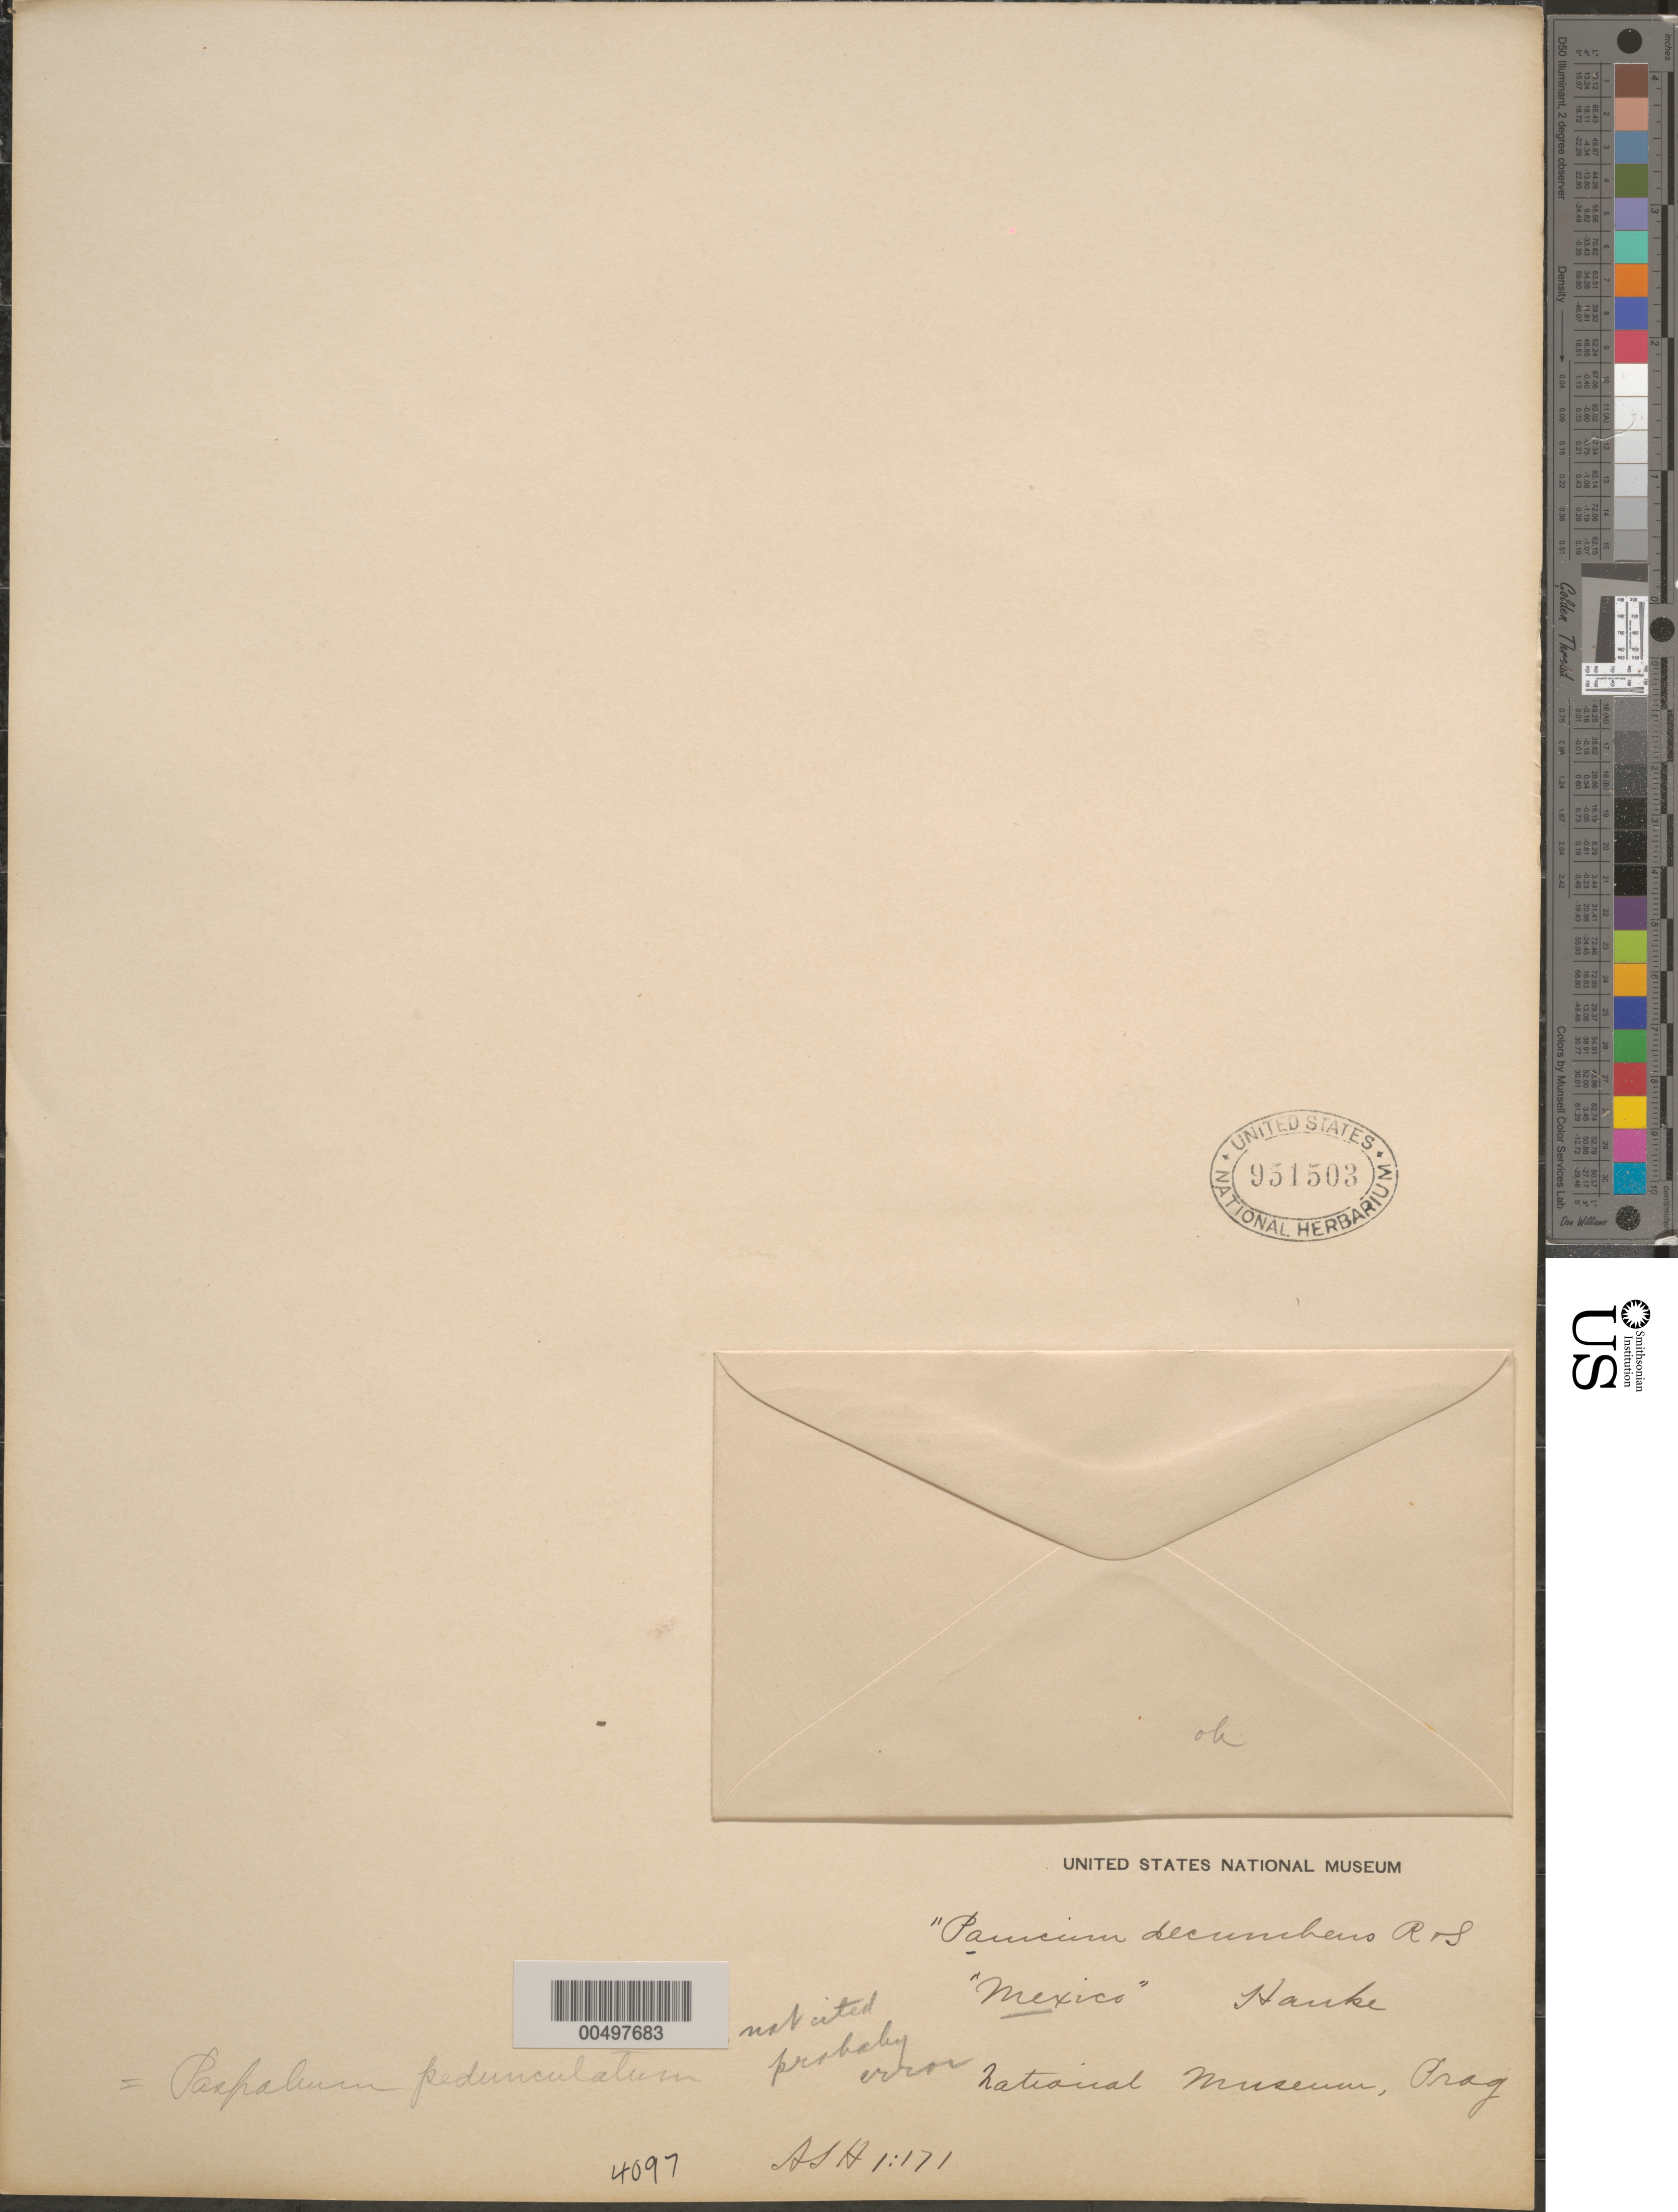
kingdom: Plantae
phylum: Tracheophyta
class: Liliopsida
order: Poales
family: Poaceae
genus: Paspalum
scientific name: Paspalum decumbens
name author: Sw.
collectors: R. Hauke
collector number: (4097)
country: Mexico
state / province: Durango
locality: San Ramon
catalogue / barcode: US 951503